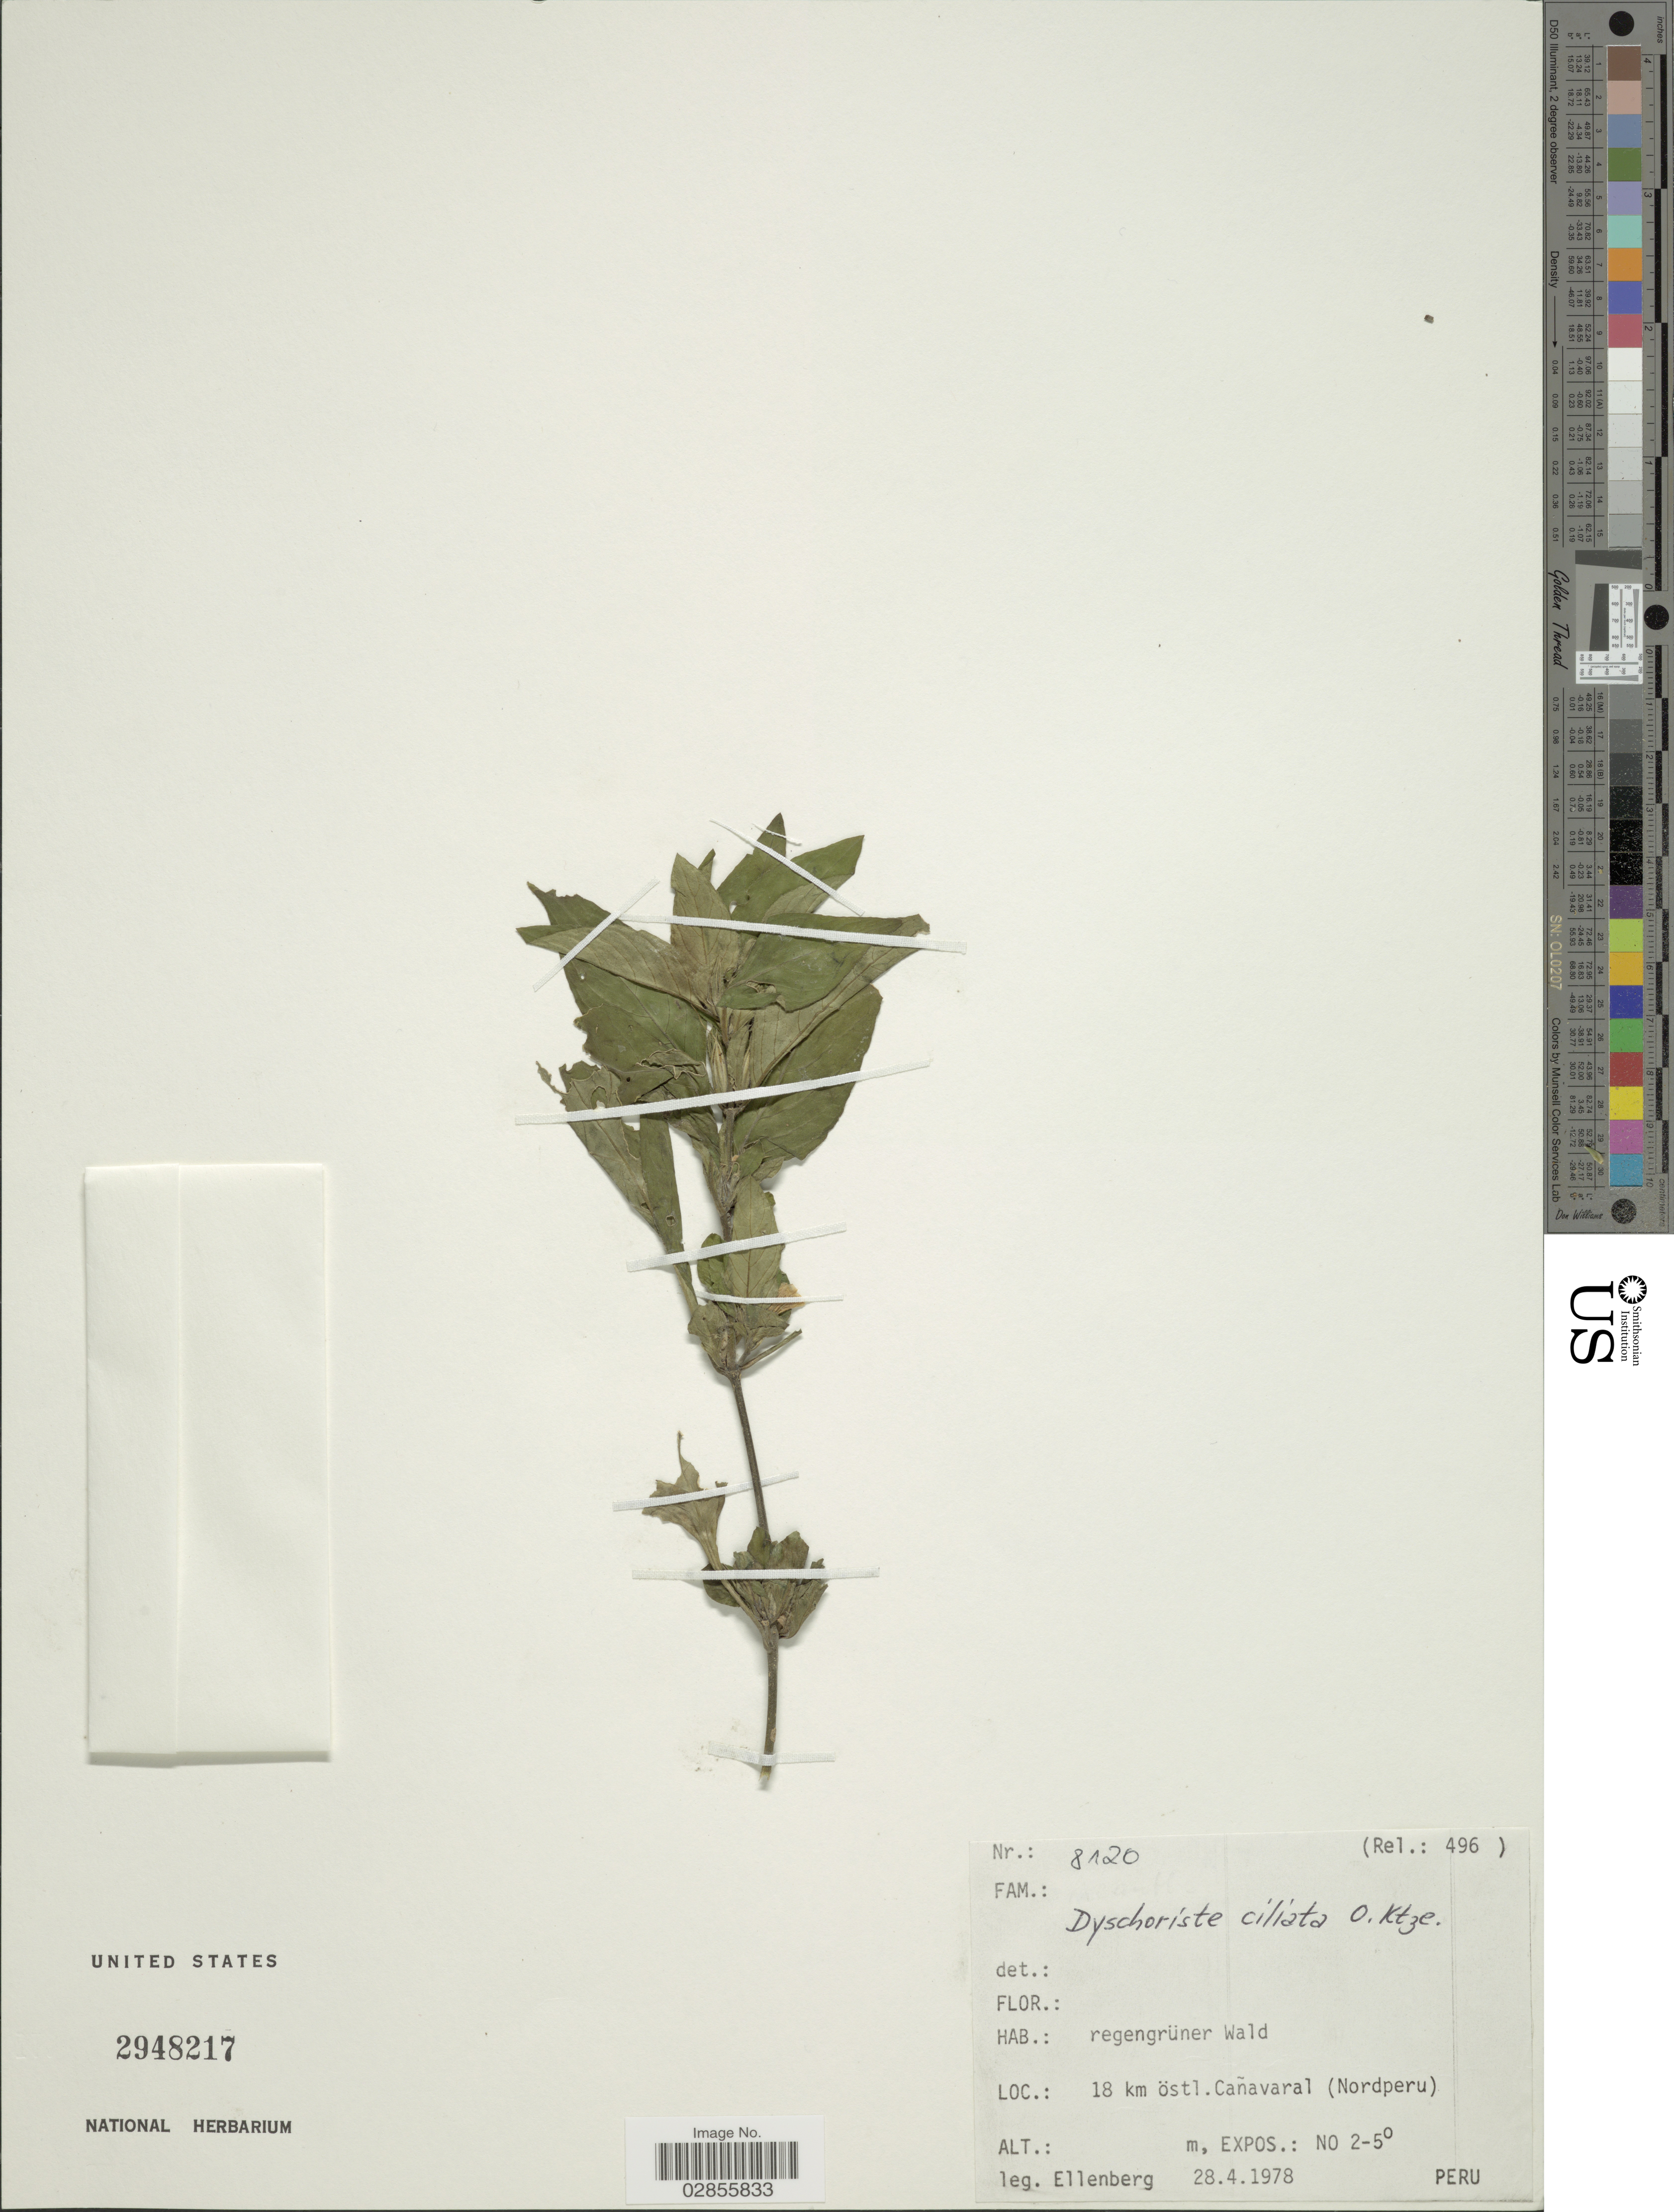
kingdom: Plantae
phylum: Tracheophyta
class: Magnoliopsida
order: Lamiales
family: Acanthaceae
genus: Dyschoriste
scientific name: Dyschoriste sp.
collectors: Ellenberg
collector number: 8120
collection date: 1978-04-28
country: Peru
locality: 18 km östl. Cañavaral (Nordperu). Expos.: No 2-5°.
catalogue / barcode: US 2948217